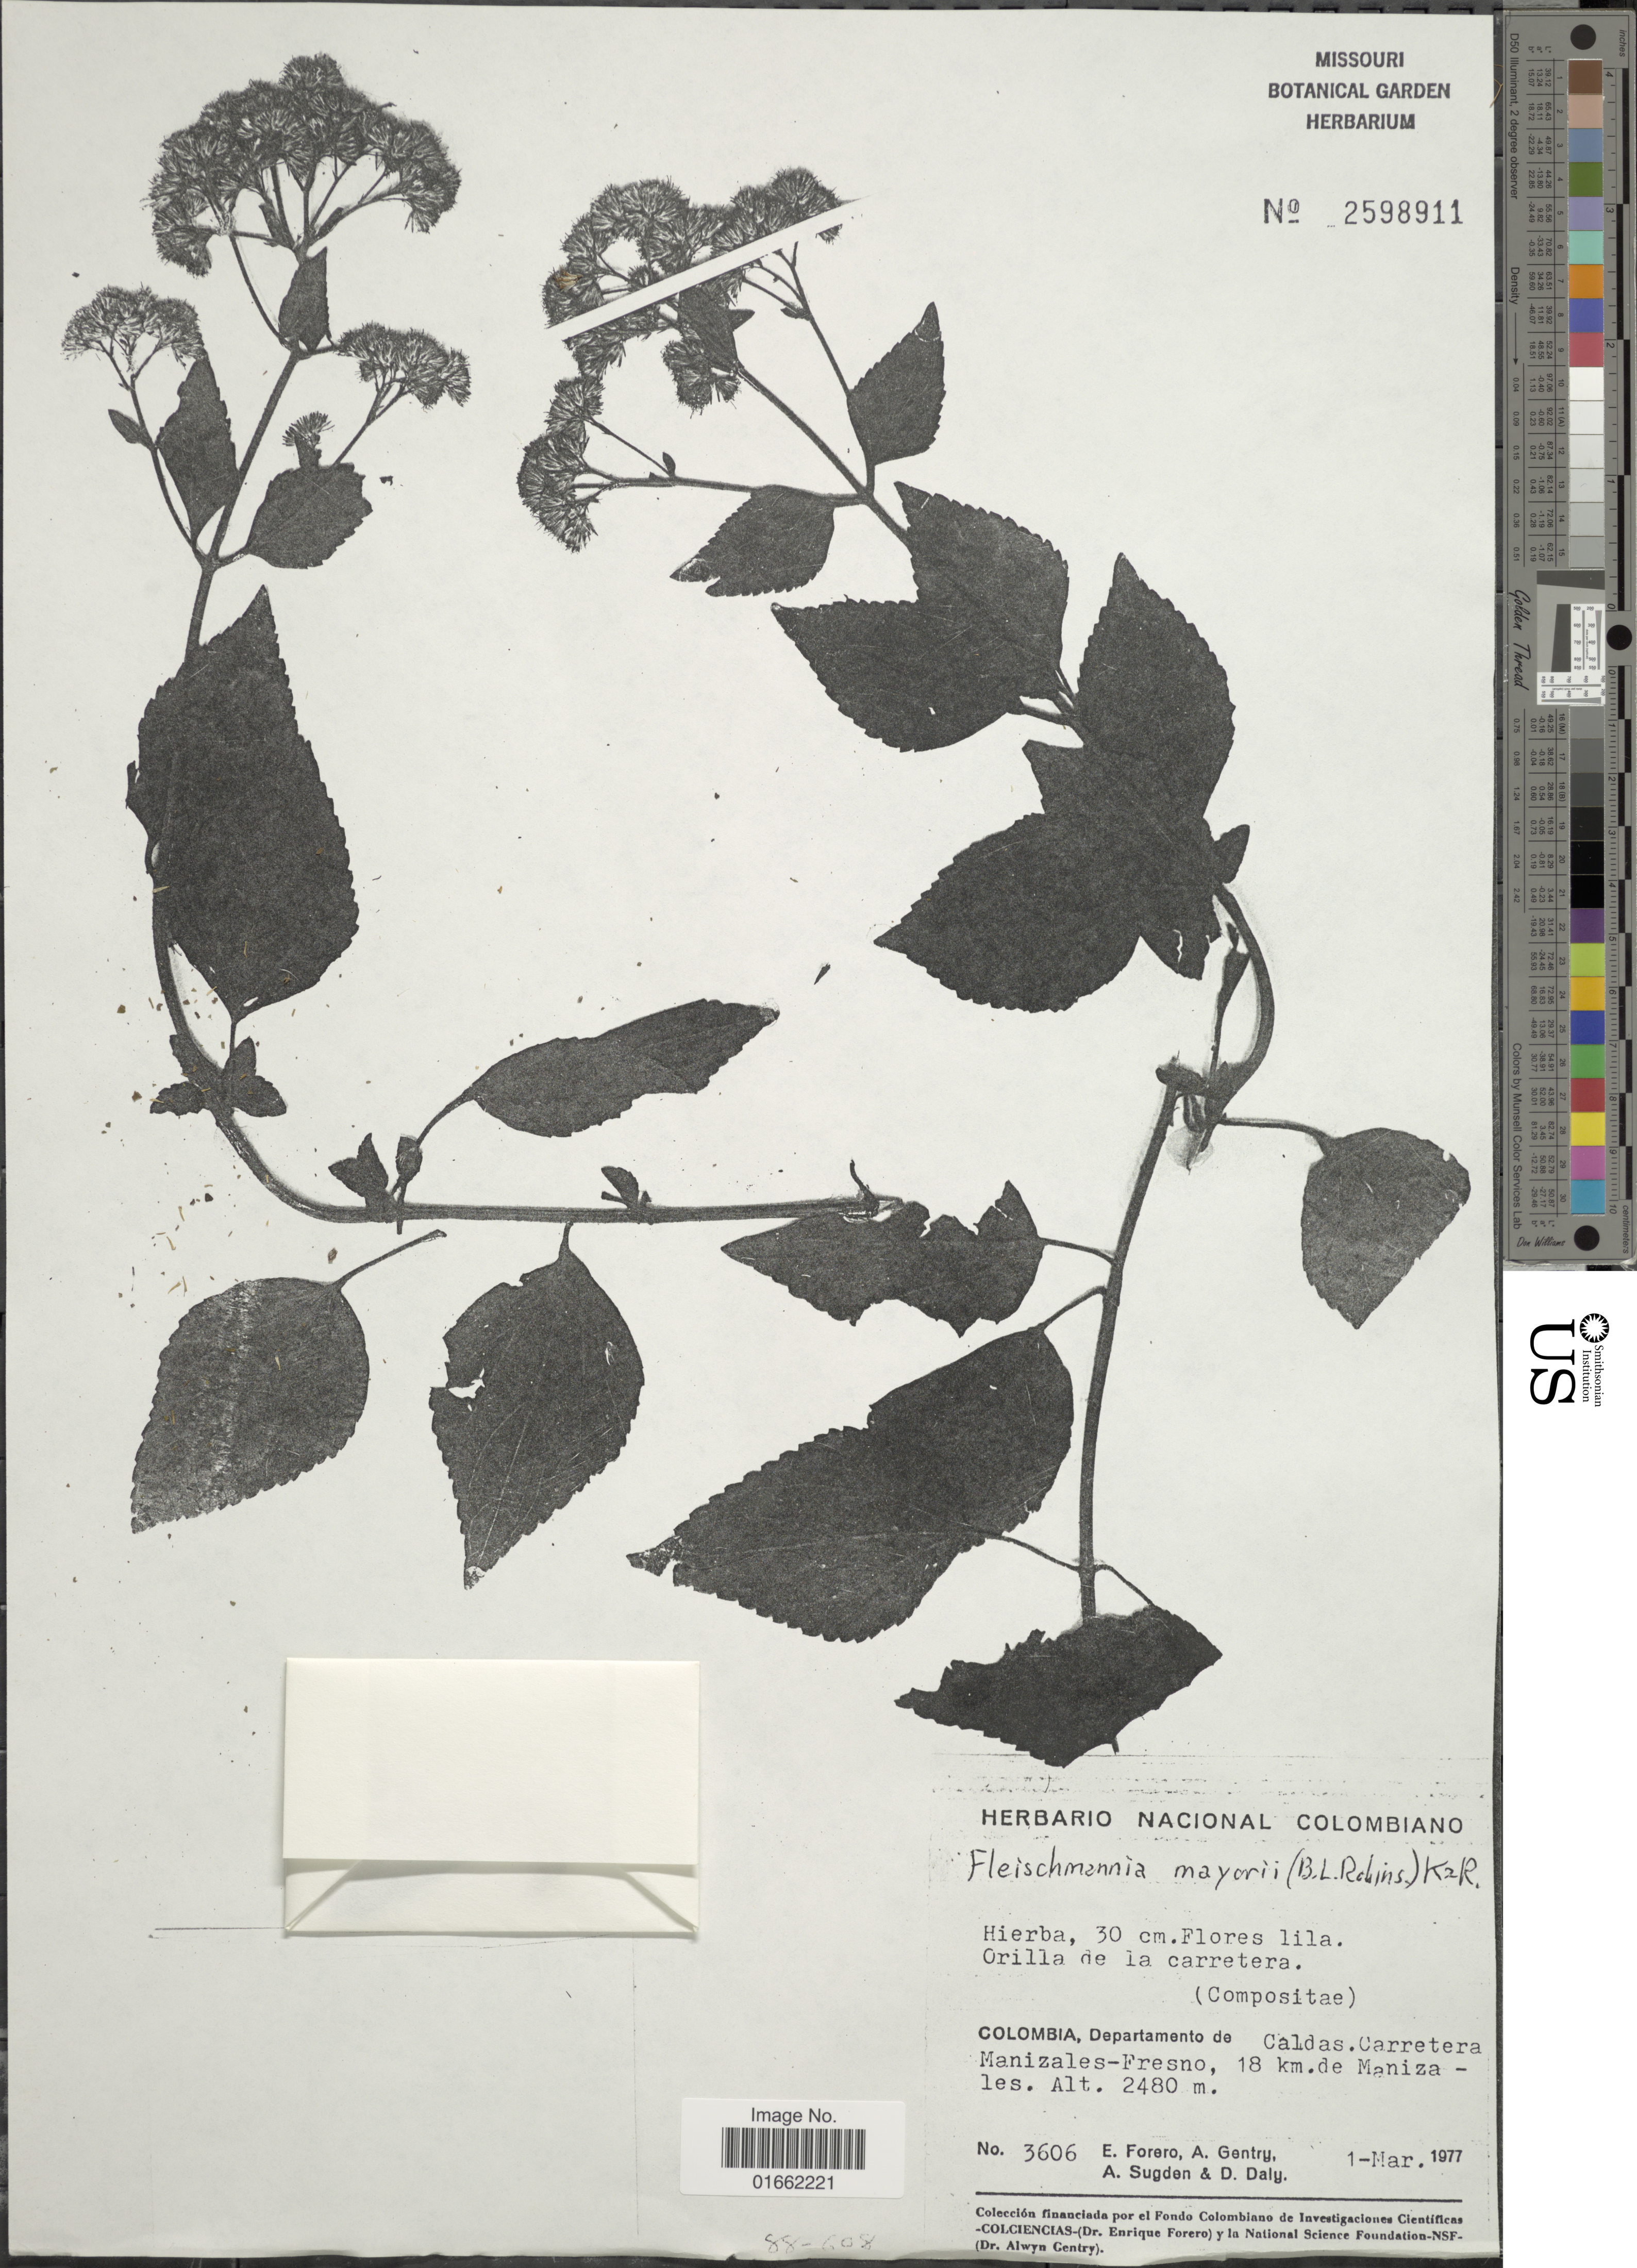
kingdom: Plantae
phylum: Tracheophyta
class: Magnoliopsida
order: Asterales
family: Asteraceae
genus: Fleischmannia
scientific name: Fleischmannia mayorii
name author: (B.L. Rob.) R.M. King & H. Rob.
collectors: E. Forero, A. H. Gentry, A. Sugden & D. C. Daly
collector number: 3606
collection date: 1977-03-01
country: Colombia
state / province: Caldas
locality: Colombia, Departamento de Caldas. Carretera Manizales-Fresno, 18 km. de Manizales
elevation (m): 2480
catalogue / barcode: US 2598911